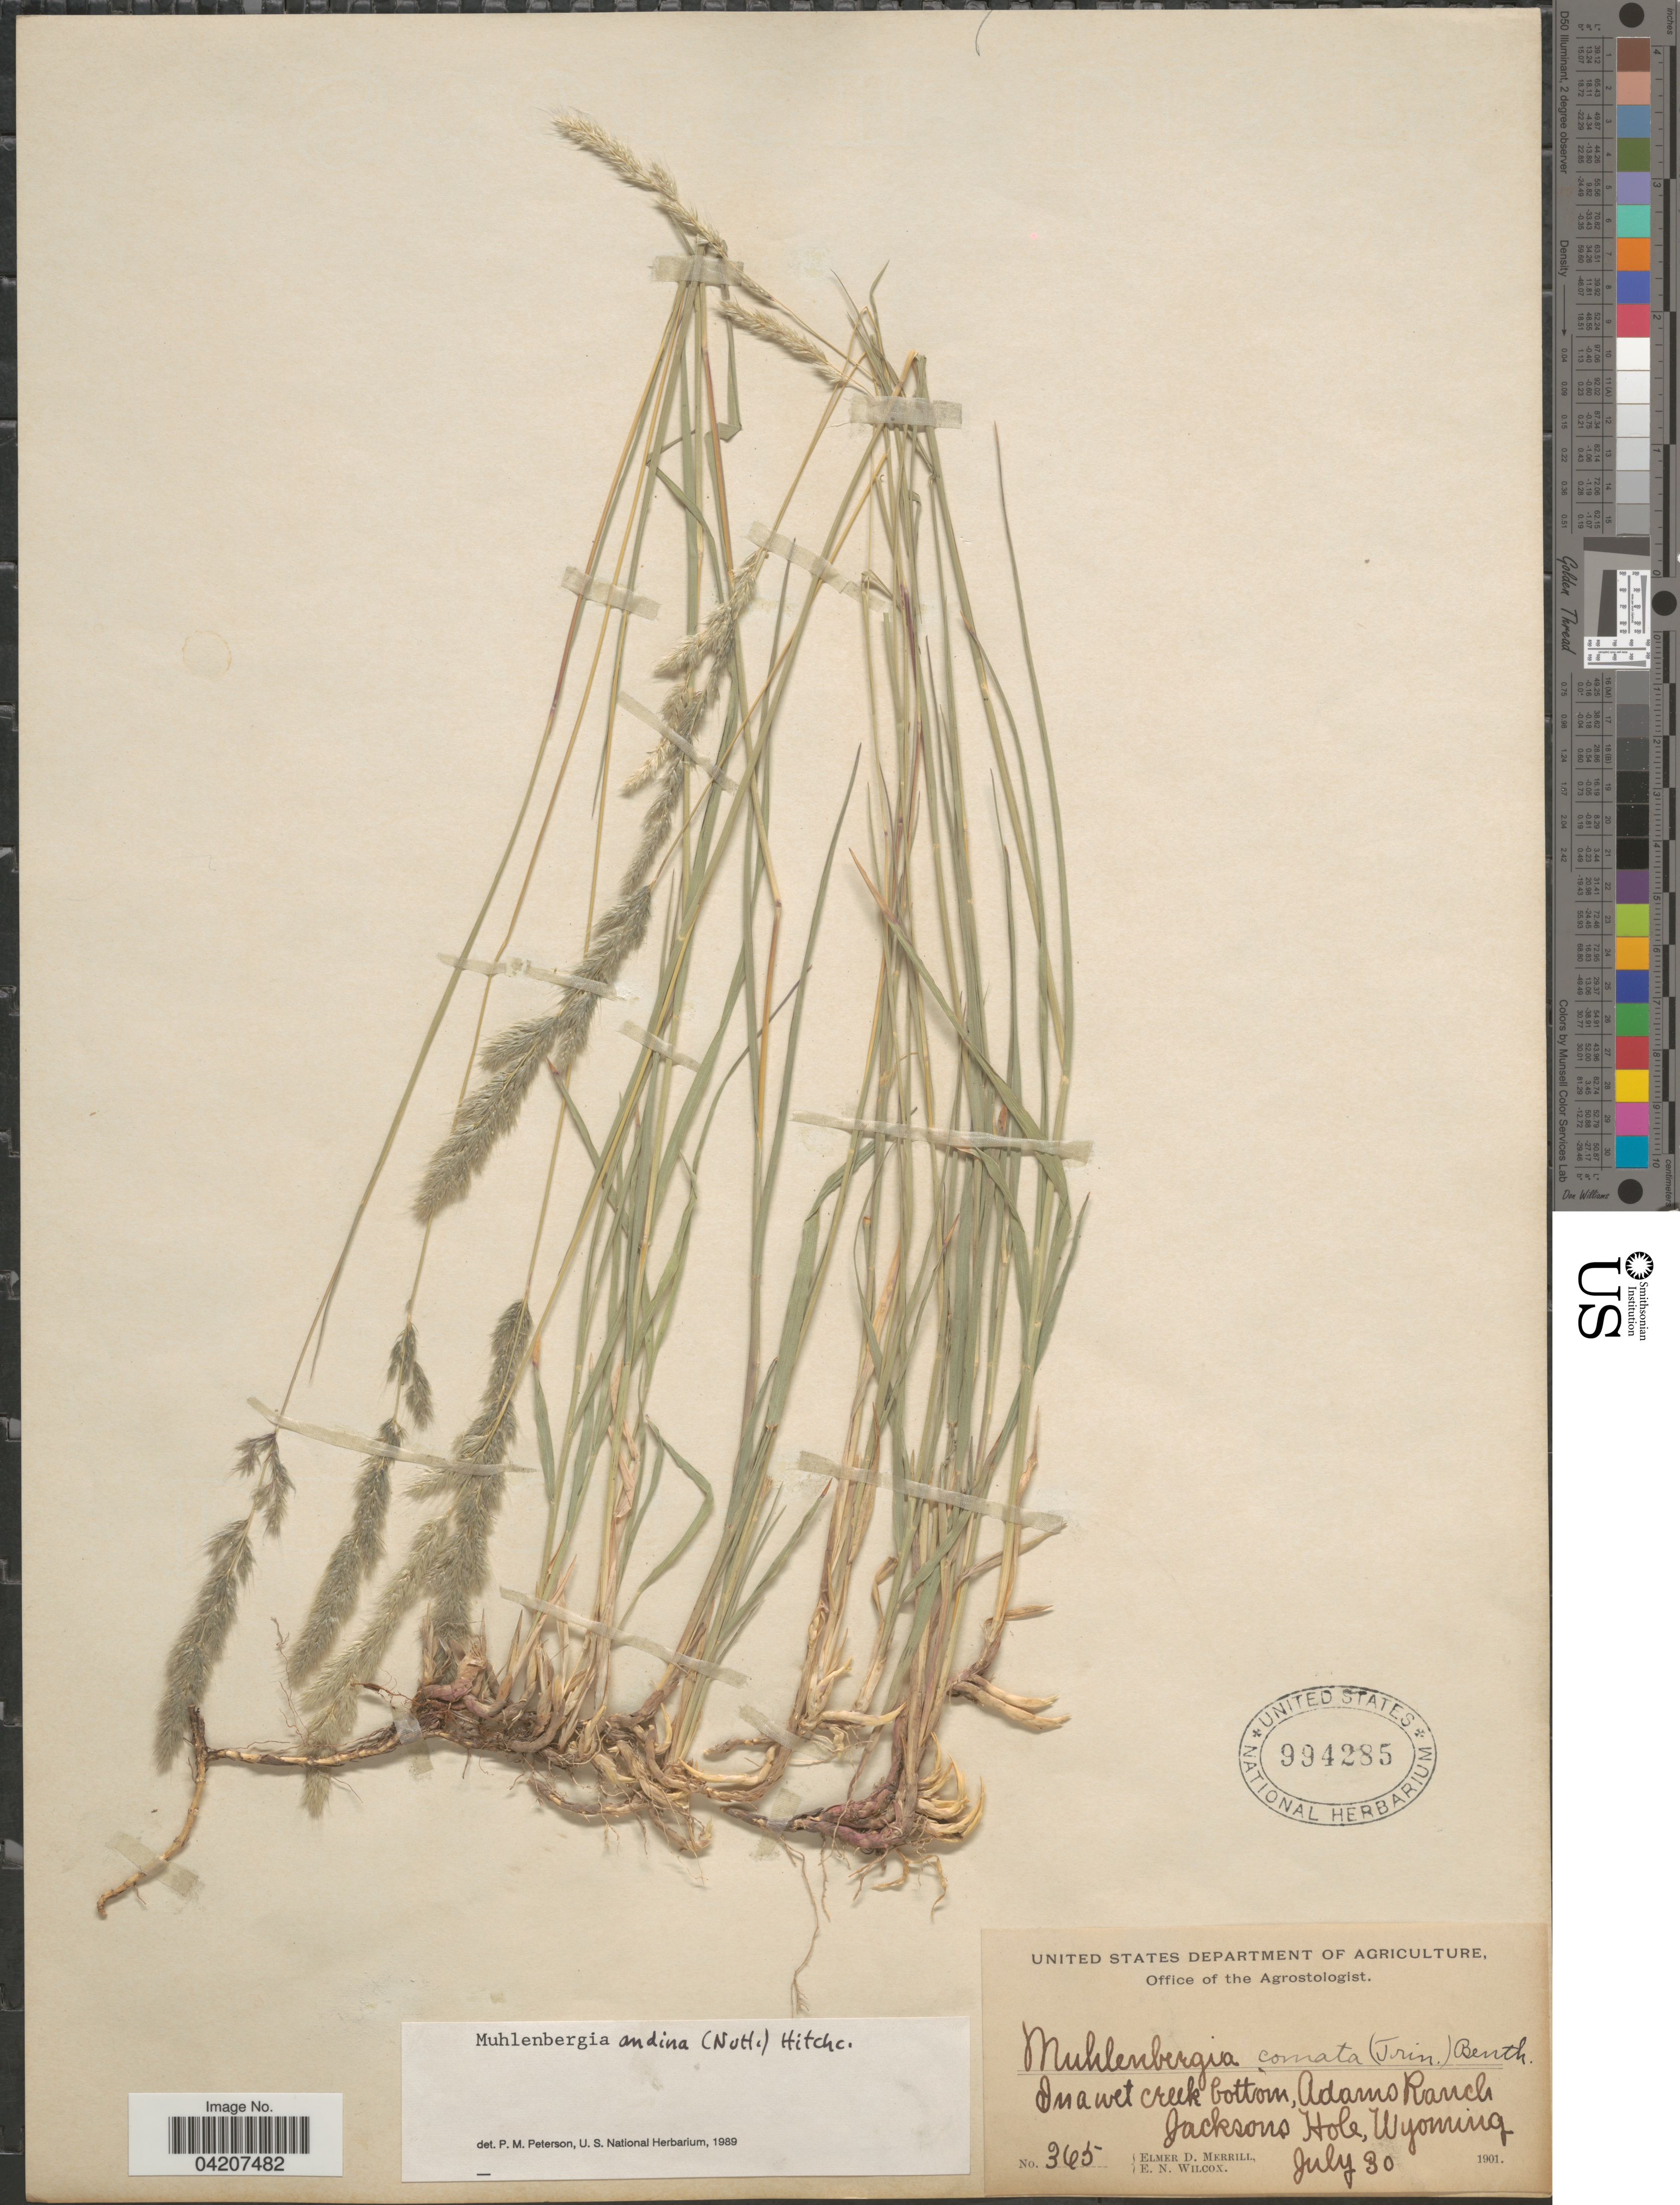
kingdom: Plantae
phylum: Tracheophyta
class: Liliopsida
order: Poales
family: Poaceae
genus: Muhlenbergia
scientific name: Muhlenbergia andina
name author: (Nutt.) Hitchc.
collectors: E. D. Merrill & E. Wilcox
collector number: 365*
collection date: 1901-07-30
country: United States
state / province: Wyoming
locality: In a wet creek bottom, Adams Ranch Jacksons Hole.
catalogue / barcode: US 994285